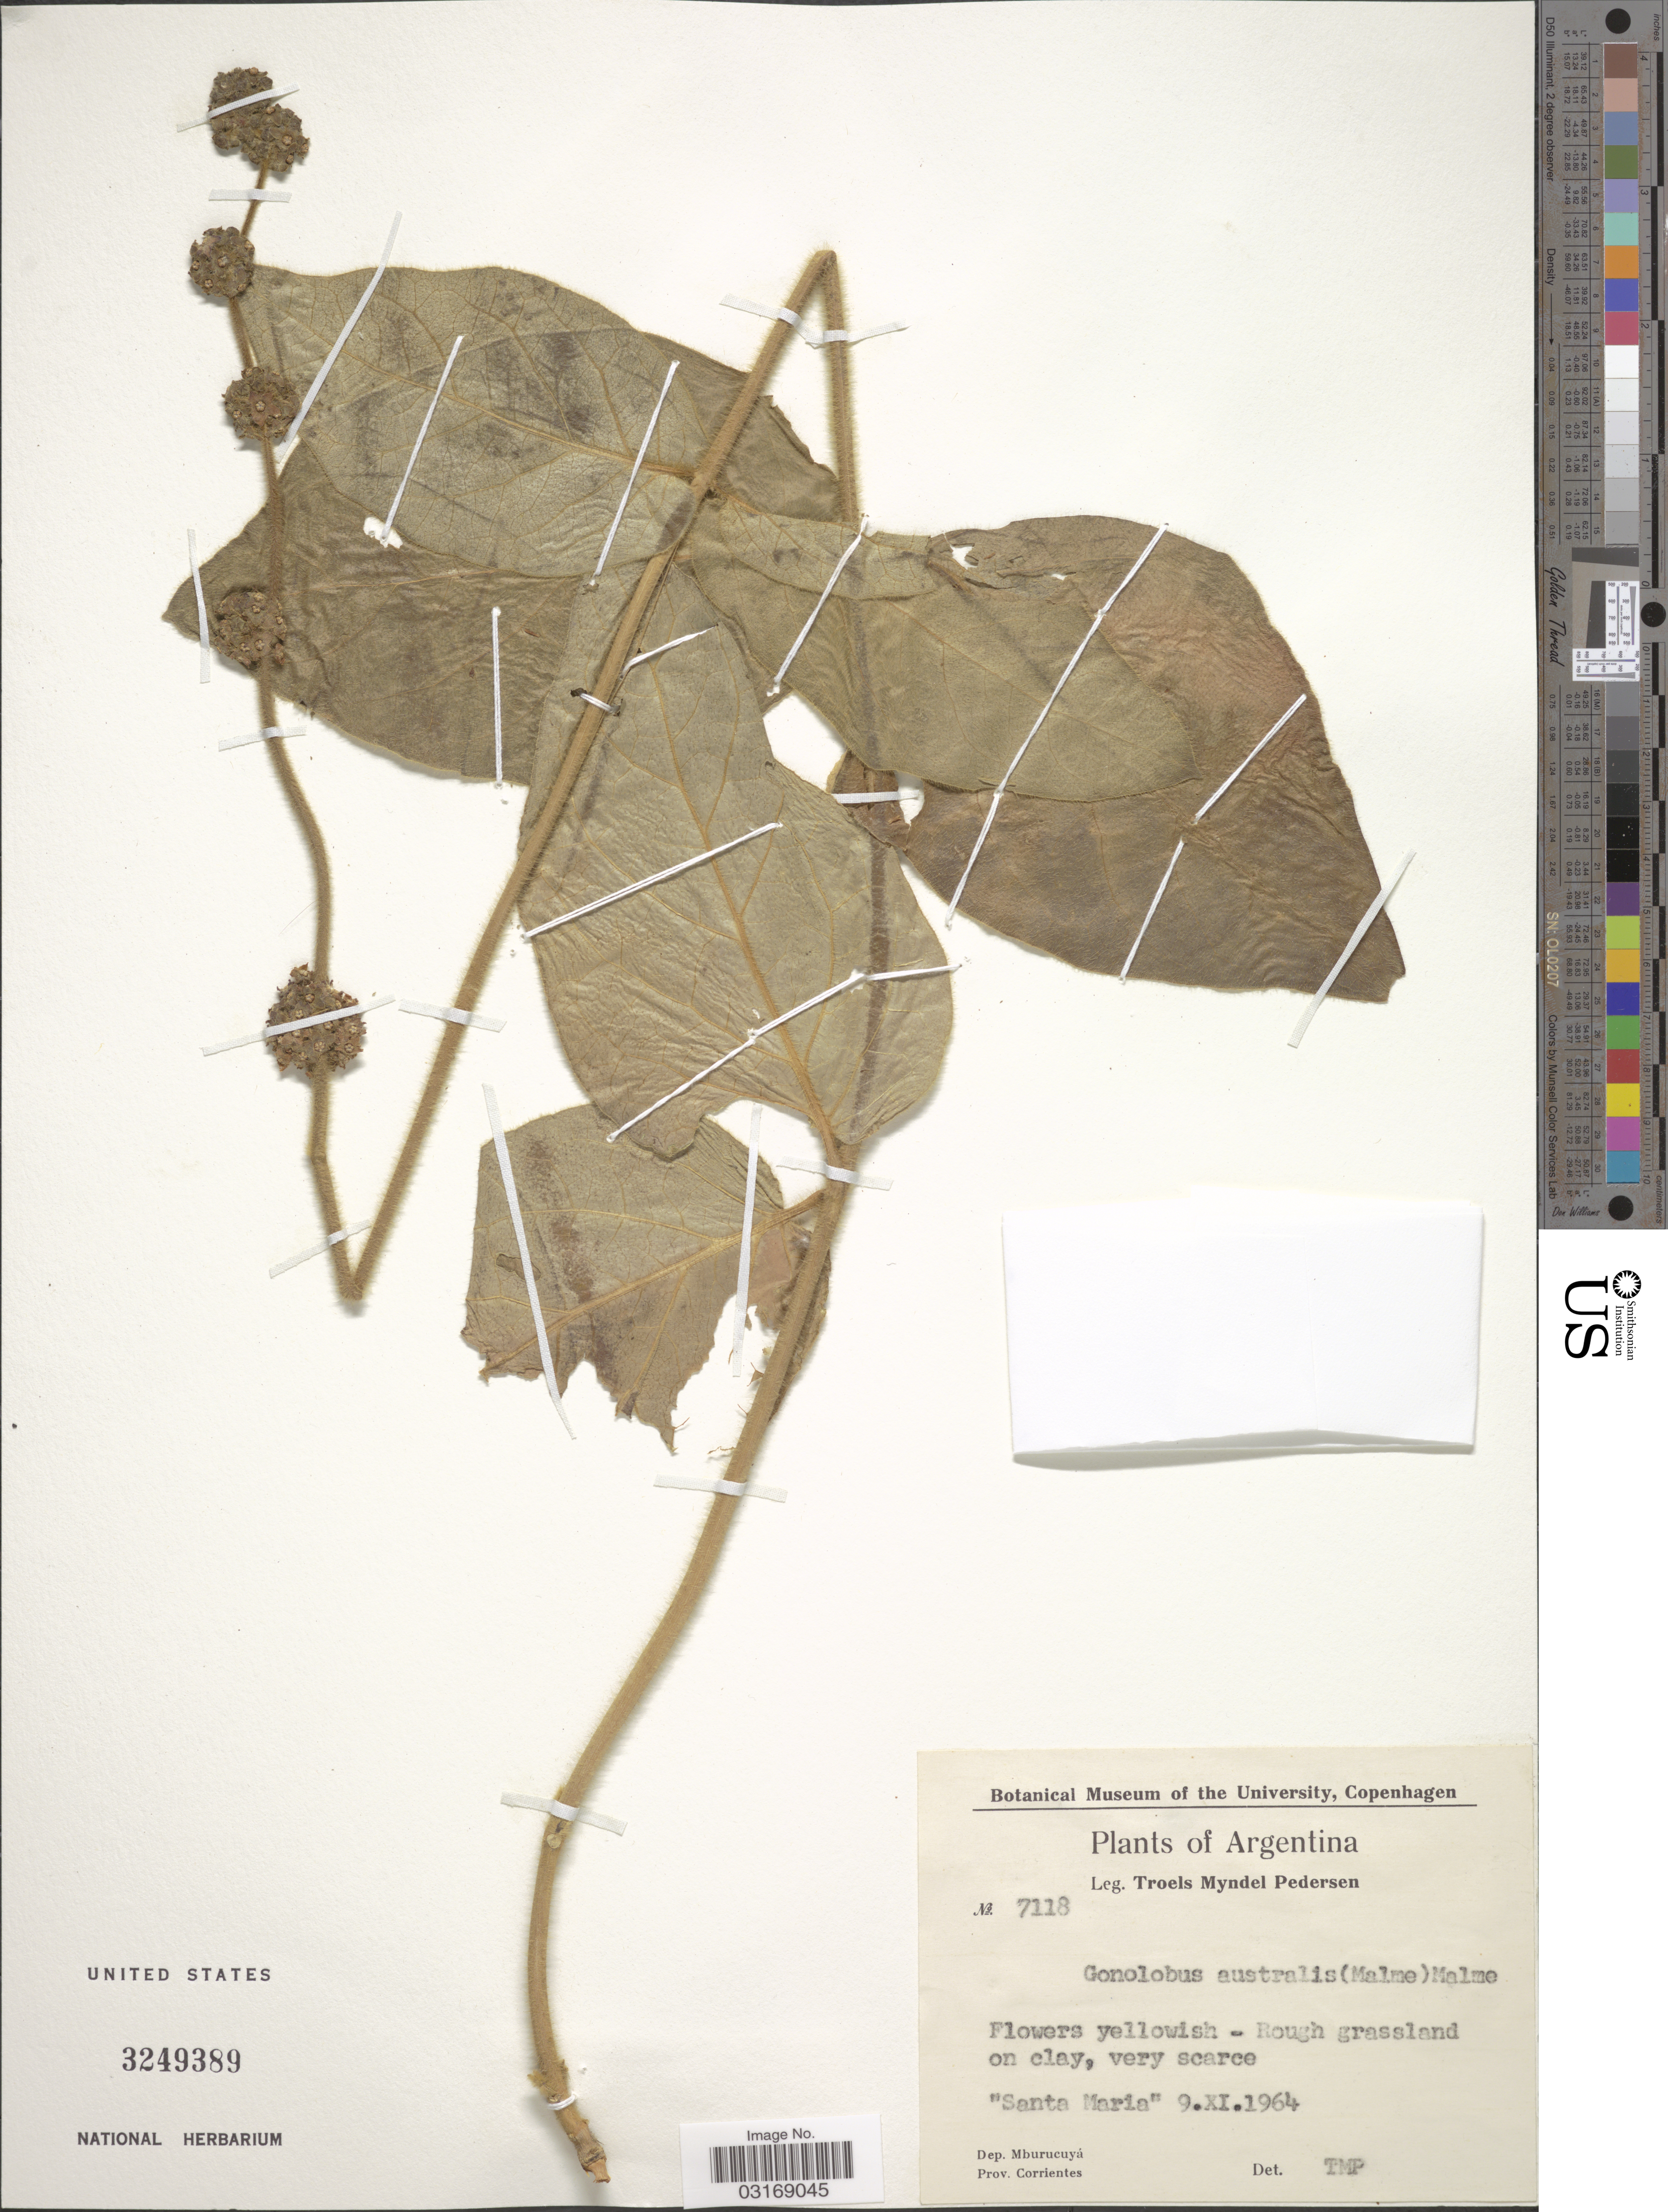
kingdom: Plantae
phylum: Tracheophyta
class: Magnoliopsida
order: Gentianales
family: Apocynaceae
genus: Gonolobus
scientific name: Gonolobus australis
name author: (Malme) Herter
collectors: T. Pederson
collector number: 7118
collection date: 1964-11-09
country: Argentina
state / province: Corrientes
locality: Santa Maria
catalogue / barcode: US 3249389